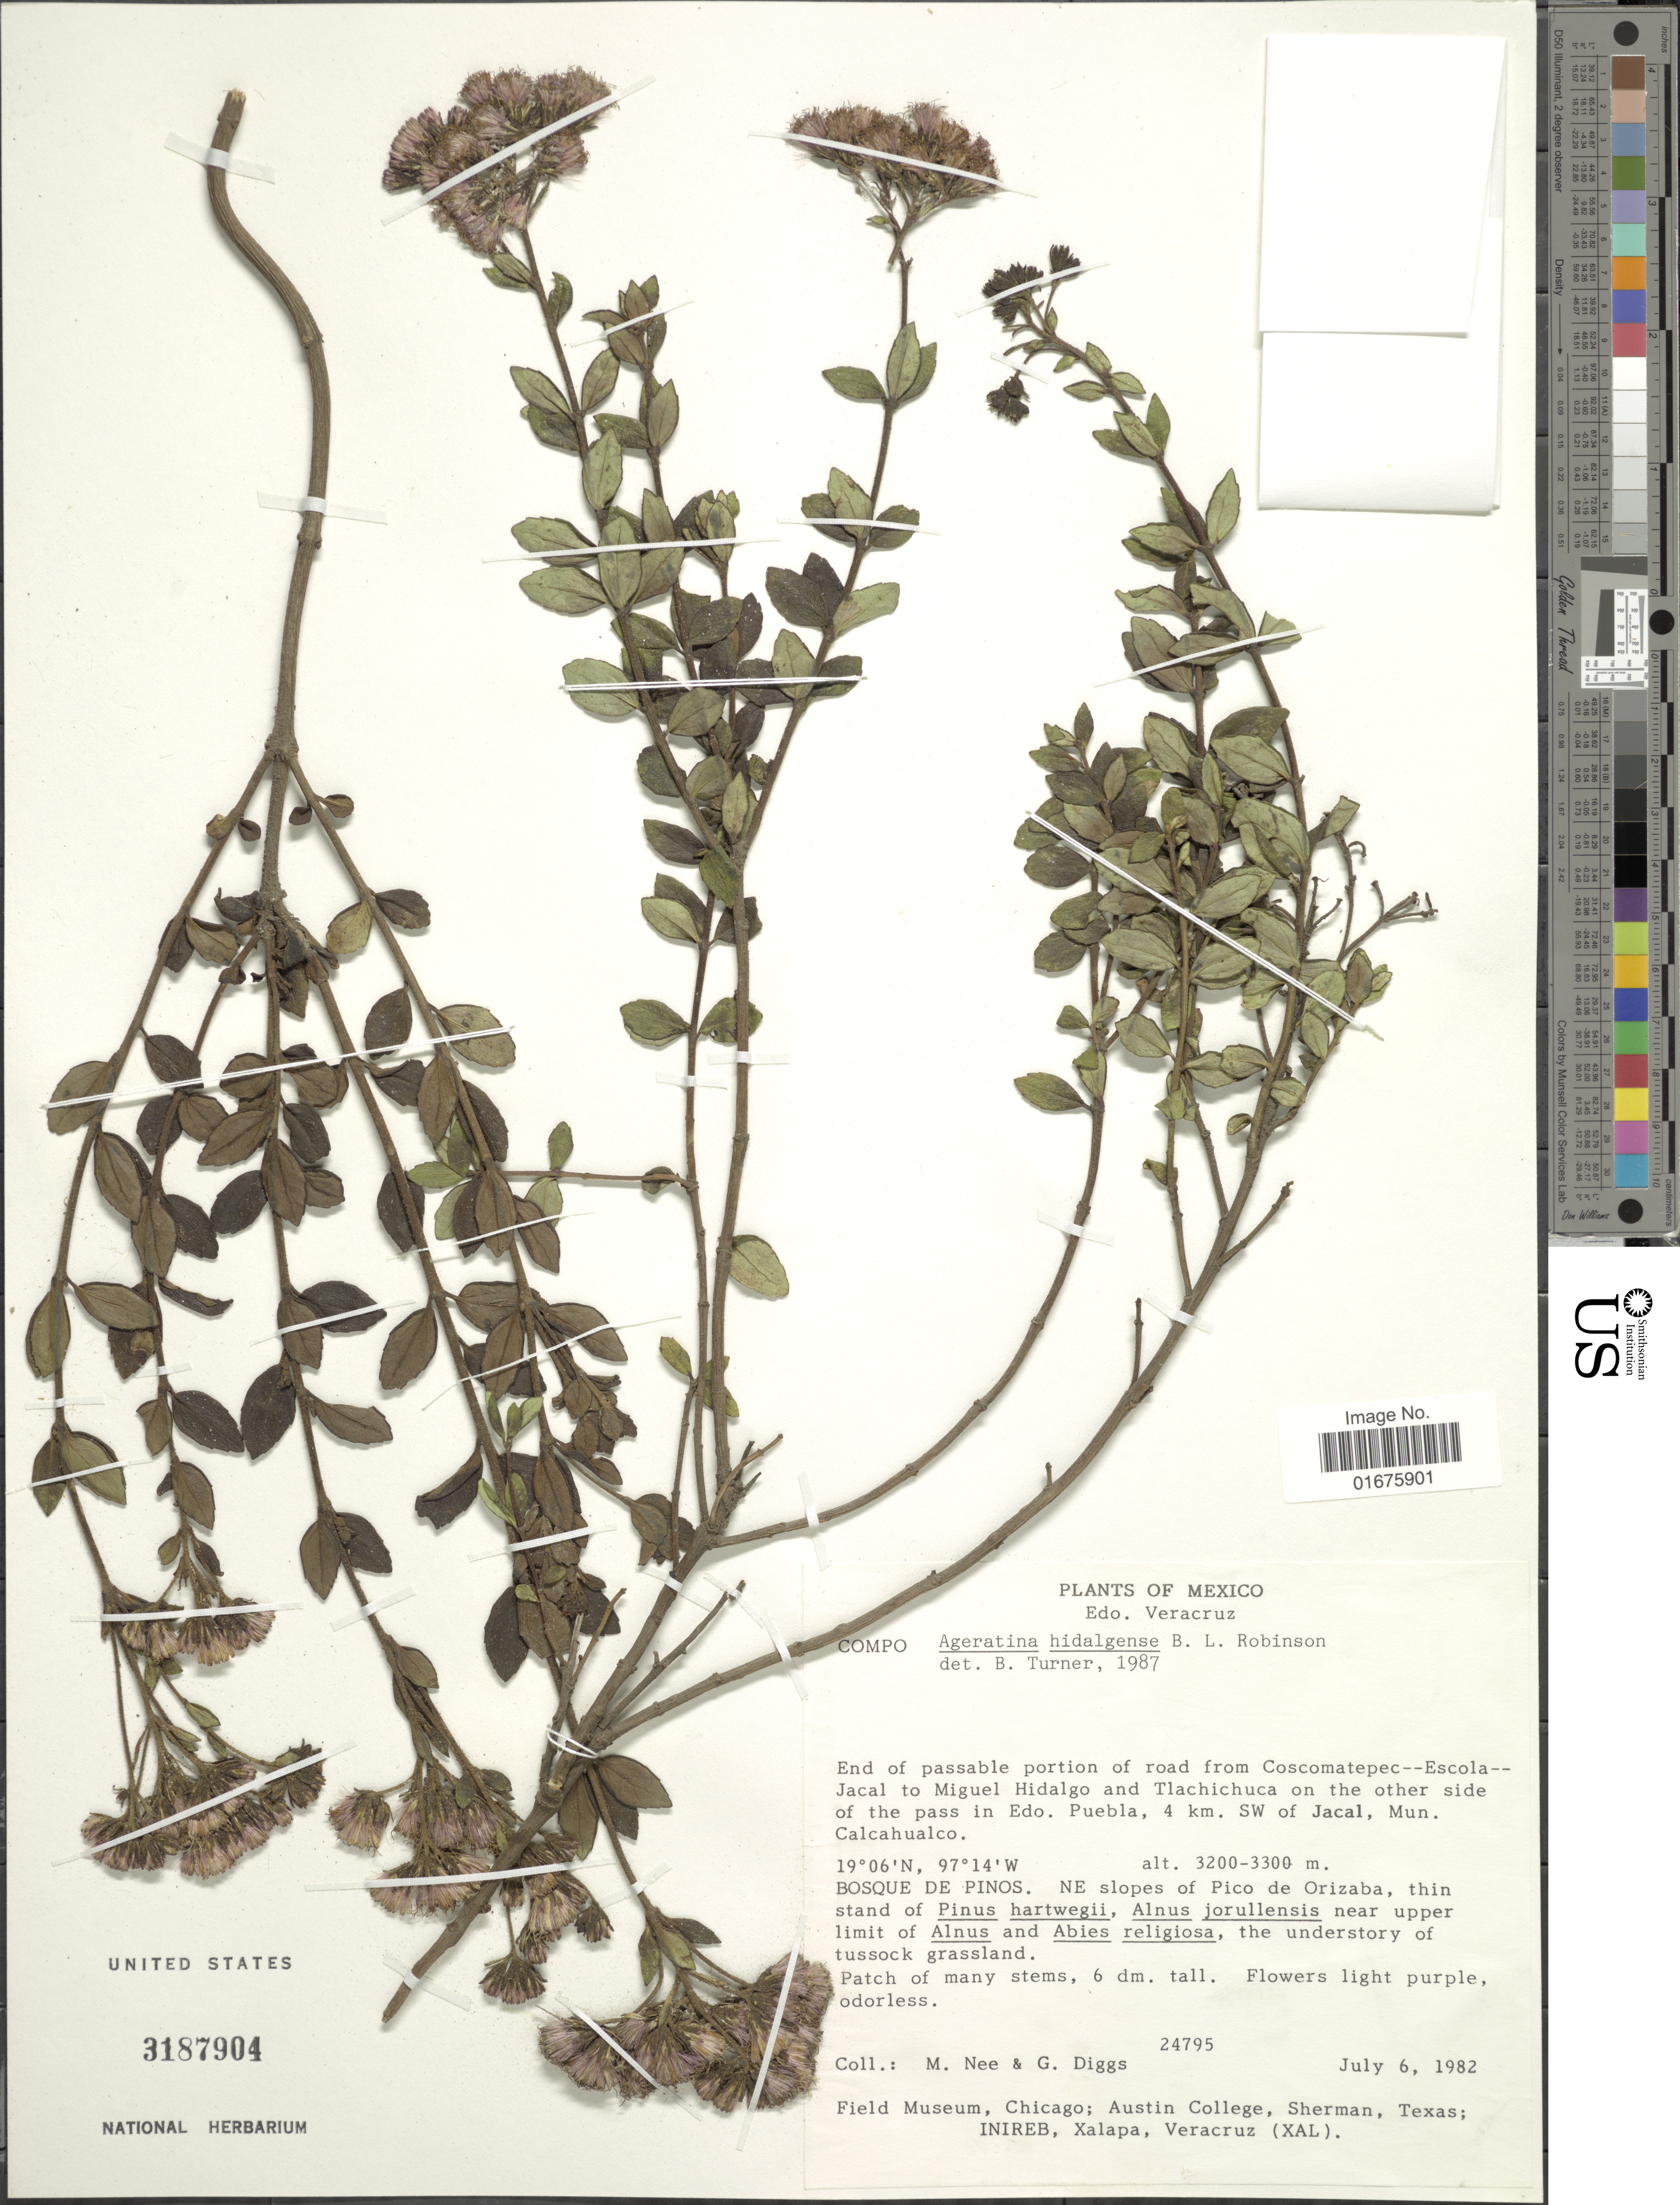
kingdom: Plantae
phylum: Tracheophyta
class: Magnoliopsida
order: Asterales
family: Asteraceae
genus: Ageratina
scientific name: Ageratina hidalgensis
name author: (B.L. Rob.) R.M. King & H. Rob.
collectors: M. Nee & G. Diggs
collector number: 24795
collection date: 1982-07-06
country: Mexico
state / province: Veracruz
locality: Veracruz, end of passable portion of road from Coscomatepec Escola Jacal to Miguel Hidalgo and Tlachichuca on the other side of pass in Edo. Pueblo, 4 km. SW of Jacal, Mun. Calcahualco, Bosque de Pinos, NE slopes of Pico de orizaba. thin stand the understory of tussock grassland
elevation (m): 3200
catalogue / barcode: US 3187904